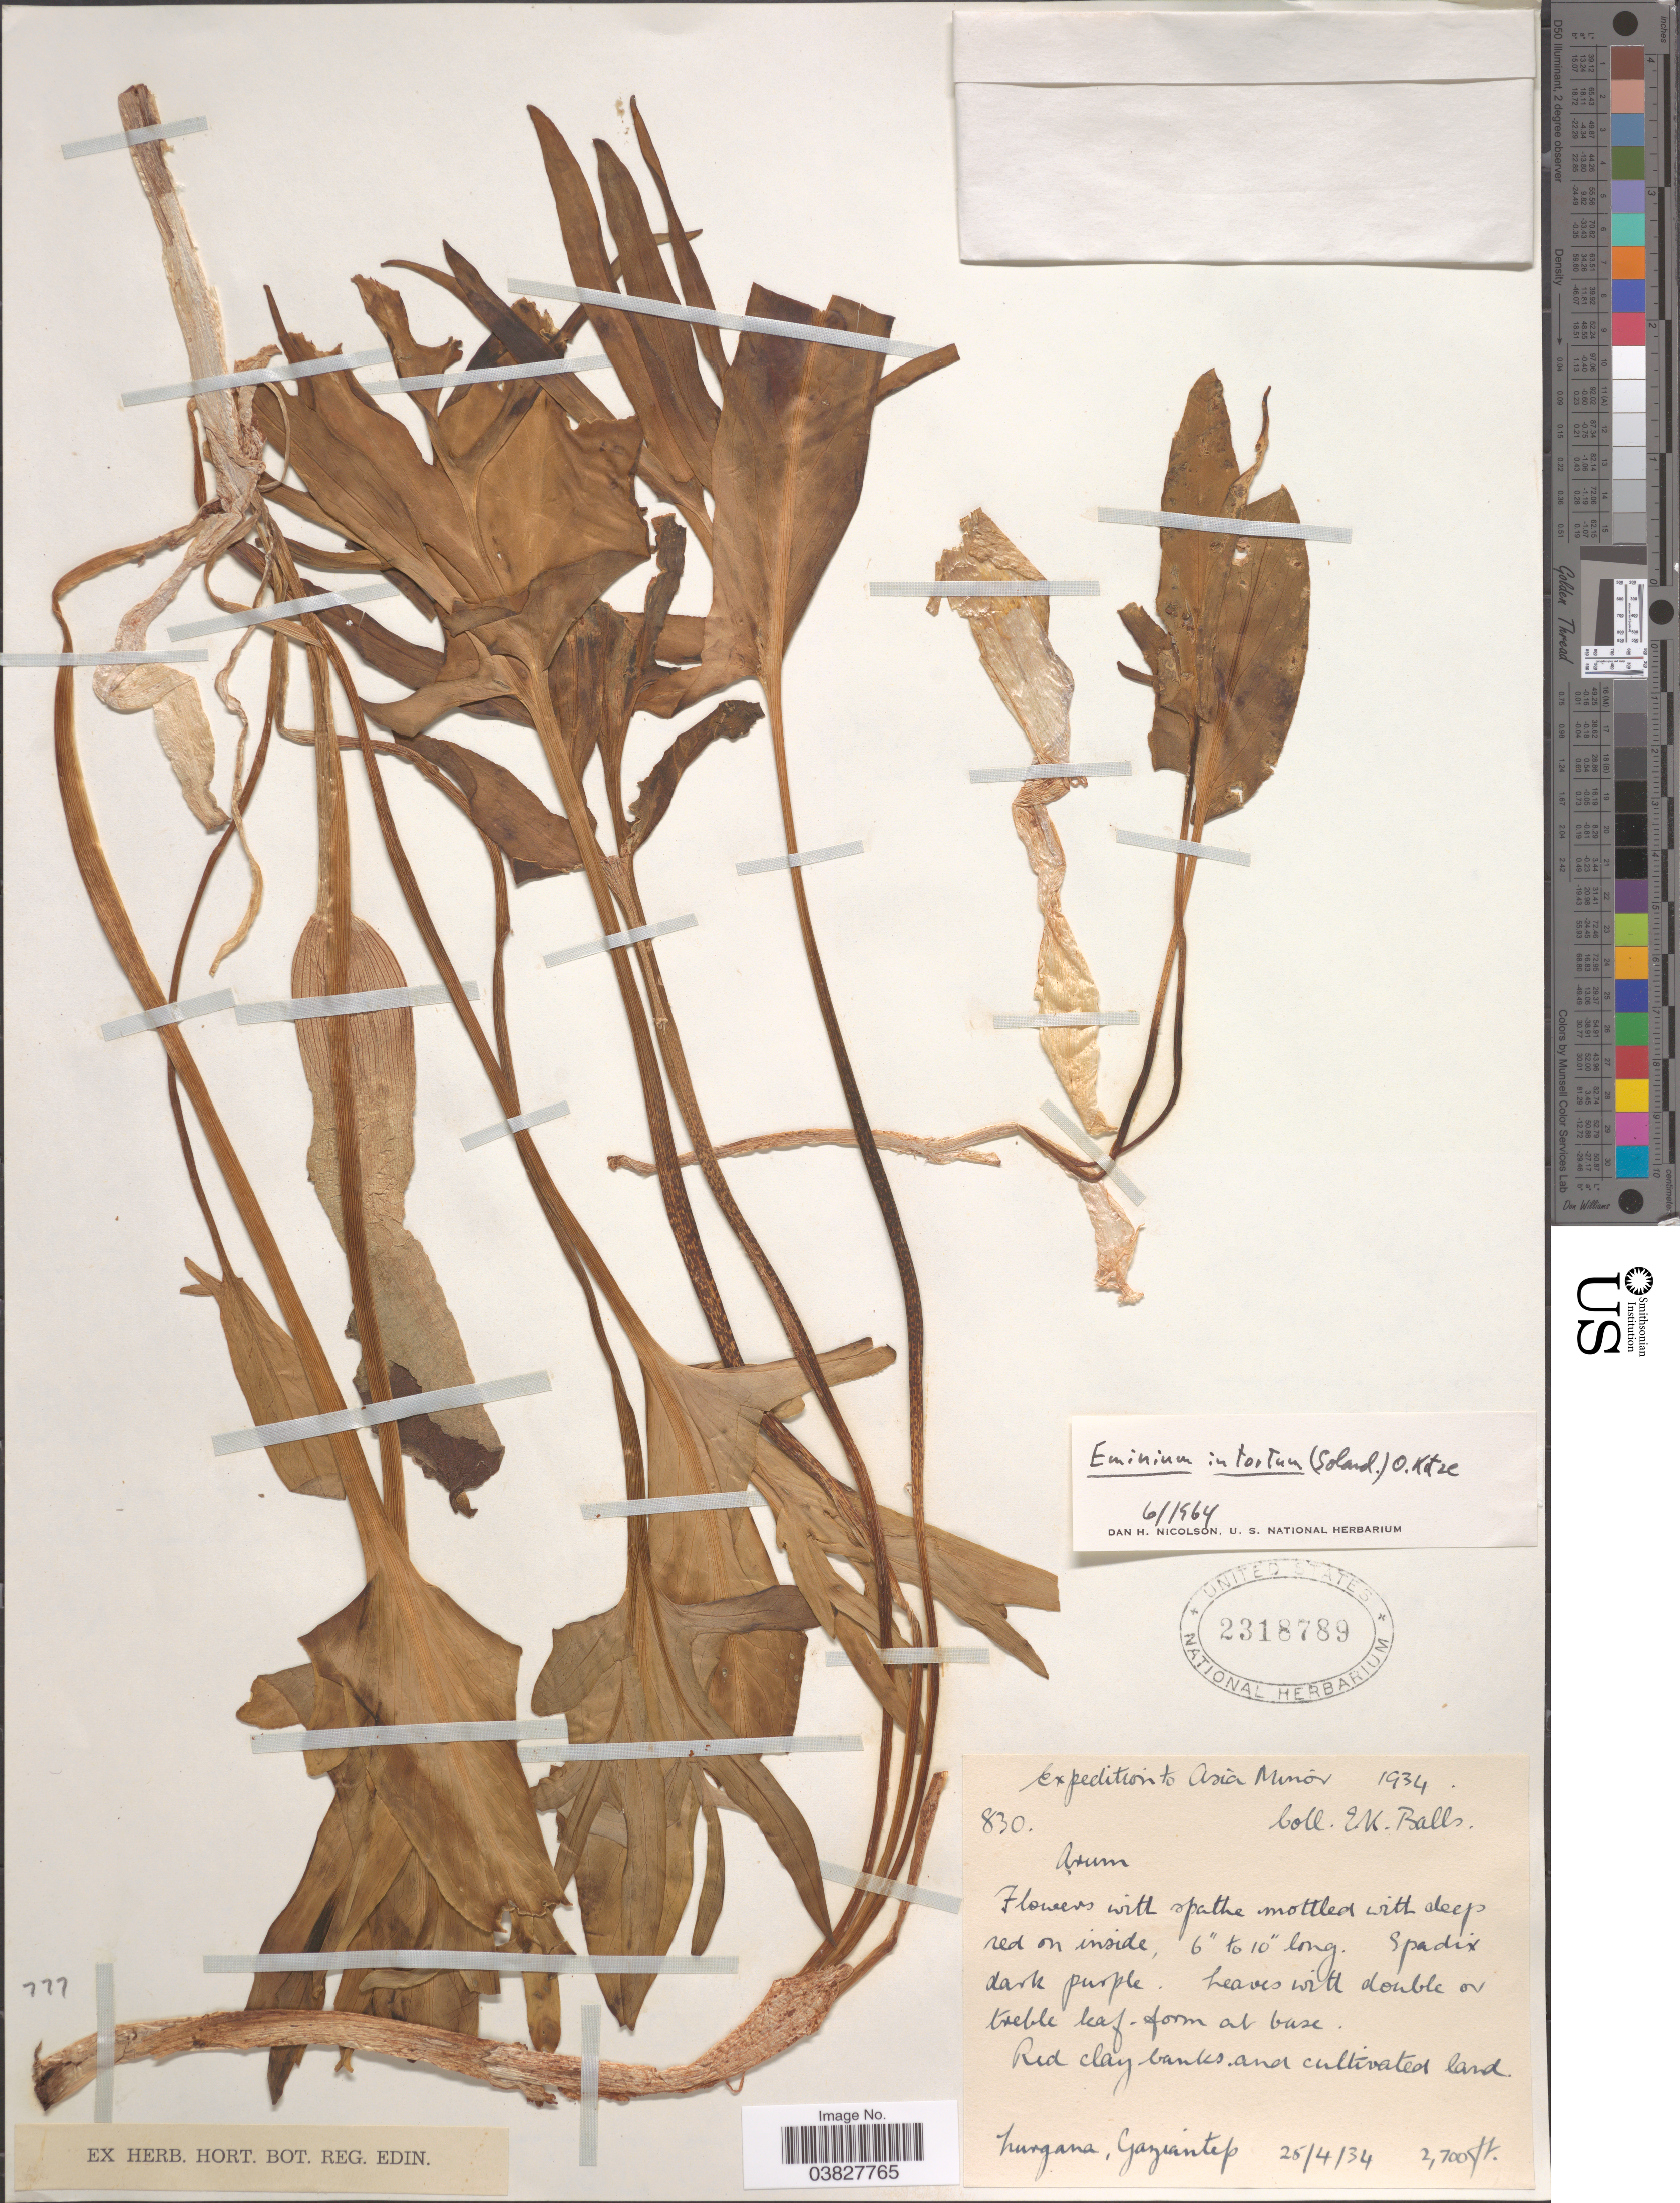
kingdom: Plantae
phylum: Tracheophyta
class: Liliopsida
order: Alismatales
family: Araceae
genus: Eminium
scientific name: Eminium intortum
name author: (Banks & Sol.) Kuntze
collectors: E. K. Balls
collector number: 830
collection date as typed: Transcribed d/m/y: 25/4/34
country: Turkey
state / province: Gaziantep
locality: Asia Minor. Zurgana.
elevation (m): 823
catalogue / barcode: US 2318789